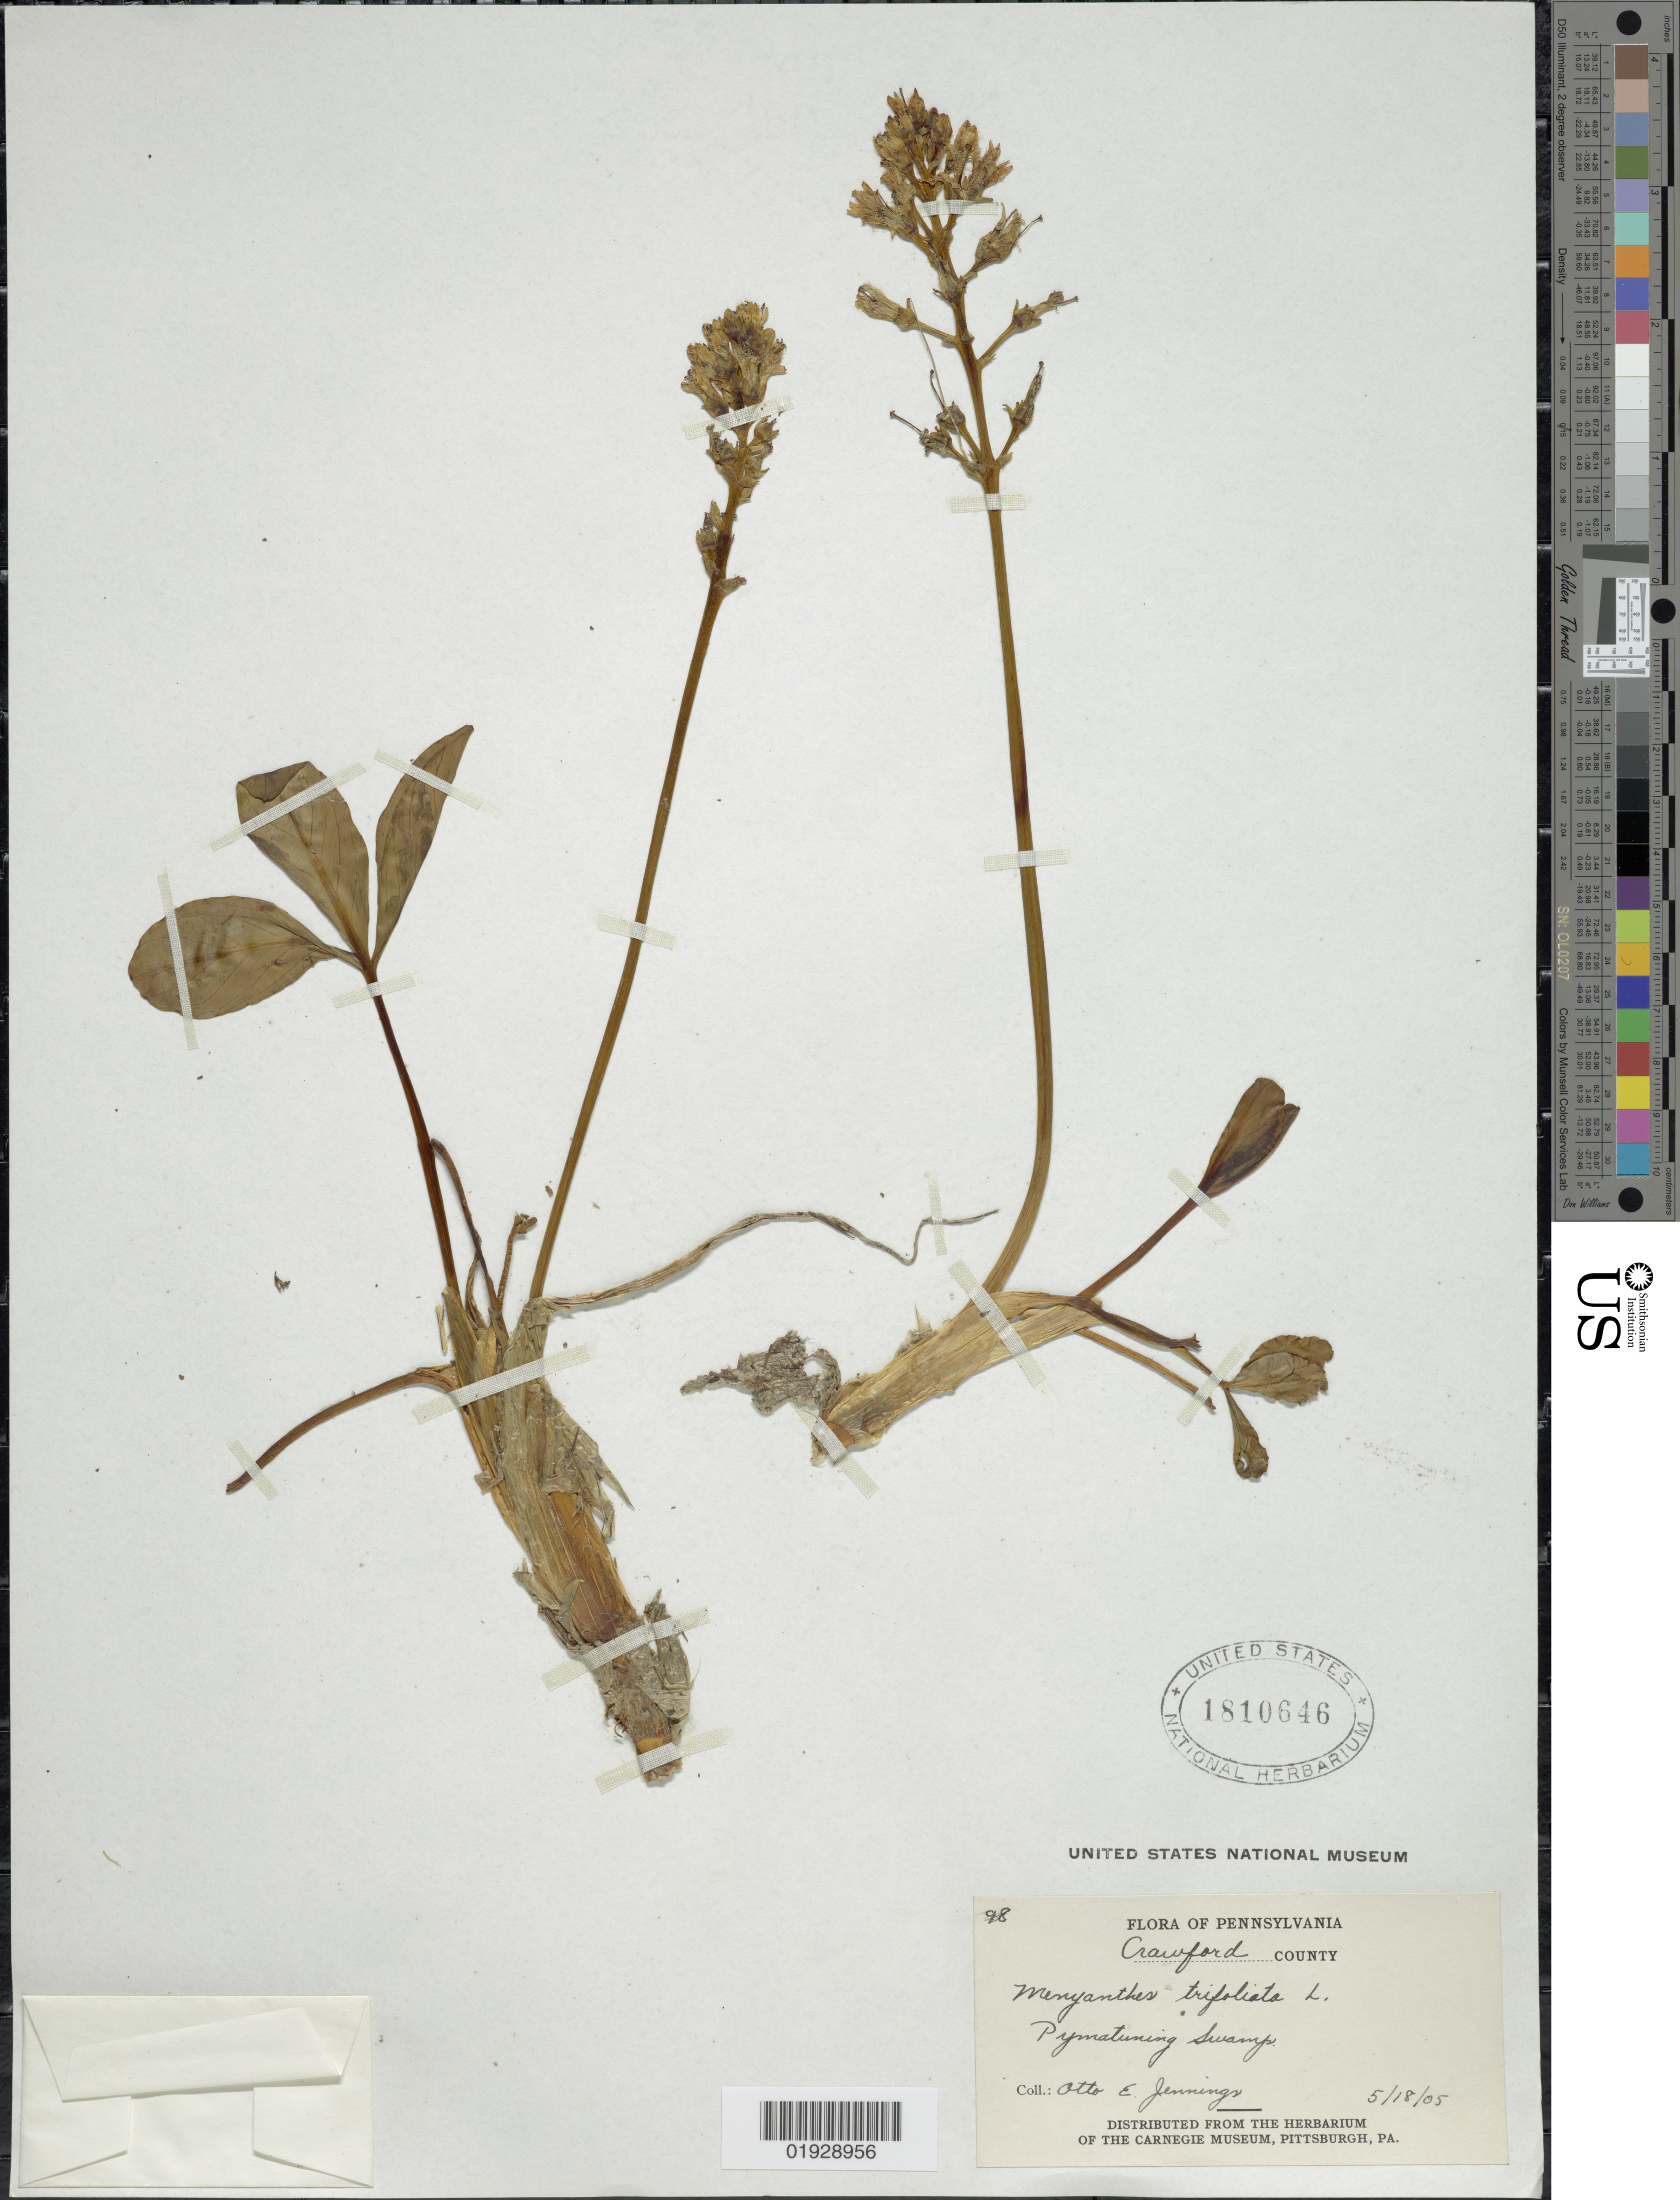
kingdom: Plantae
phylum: Tracheophyta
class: Magnoliopsida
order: Asterales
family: Menyanthaceae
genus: Menyanthes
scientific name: Menyanthes trifoliata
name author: L.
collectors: O. E. Jennings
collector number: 98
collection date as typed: Transcribed d/m/y: 18/5/5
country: United States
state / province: Pennsylvania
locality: Crawford County, Pymatuning Swamp.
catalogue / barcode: US 1810646